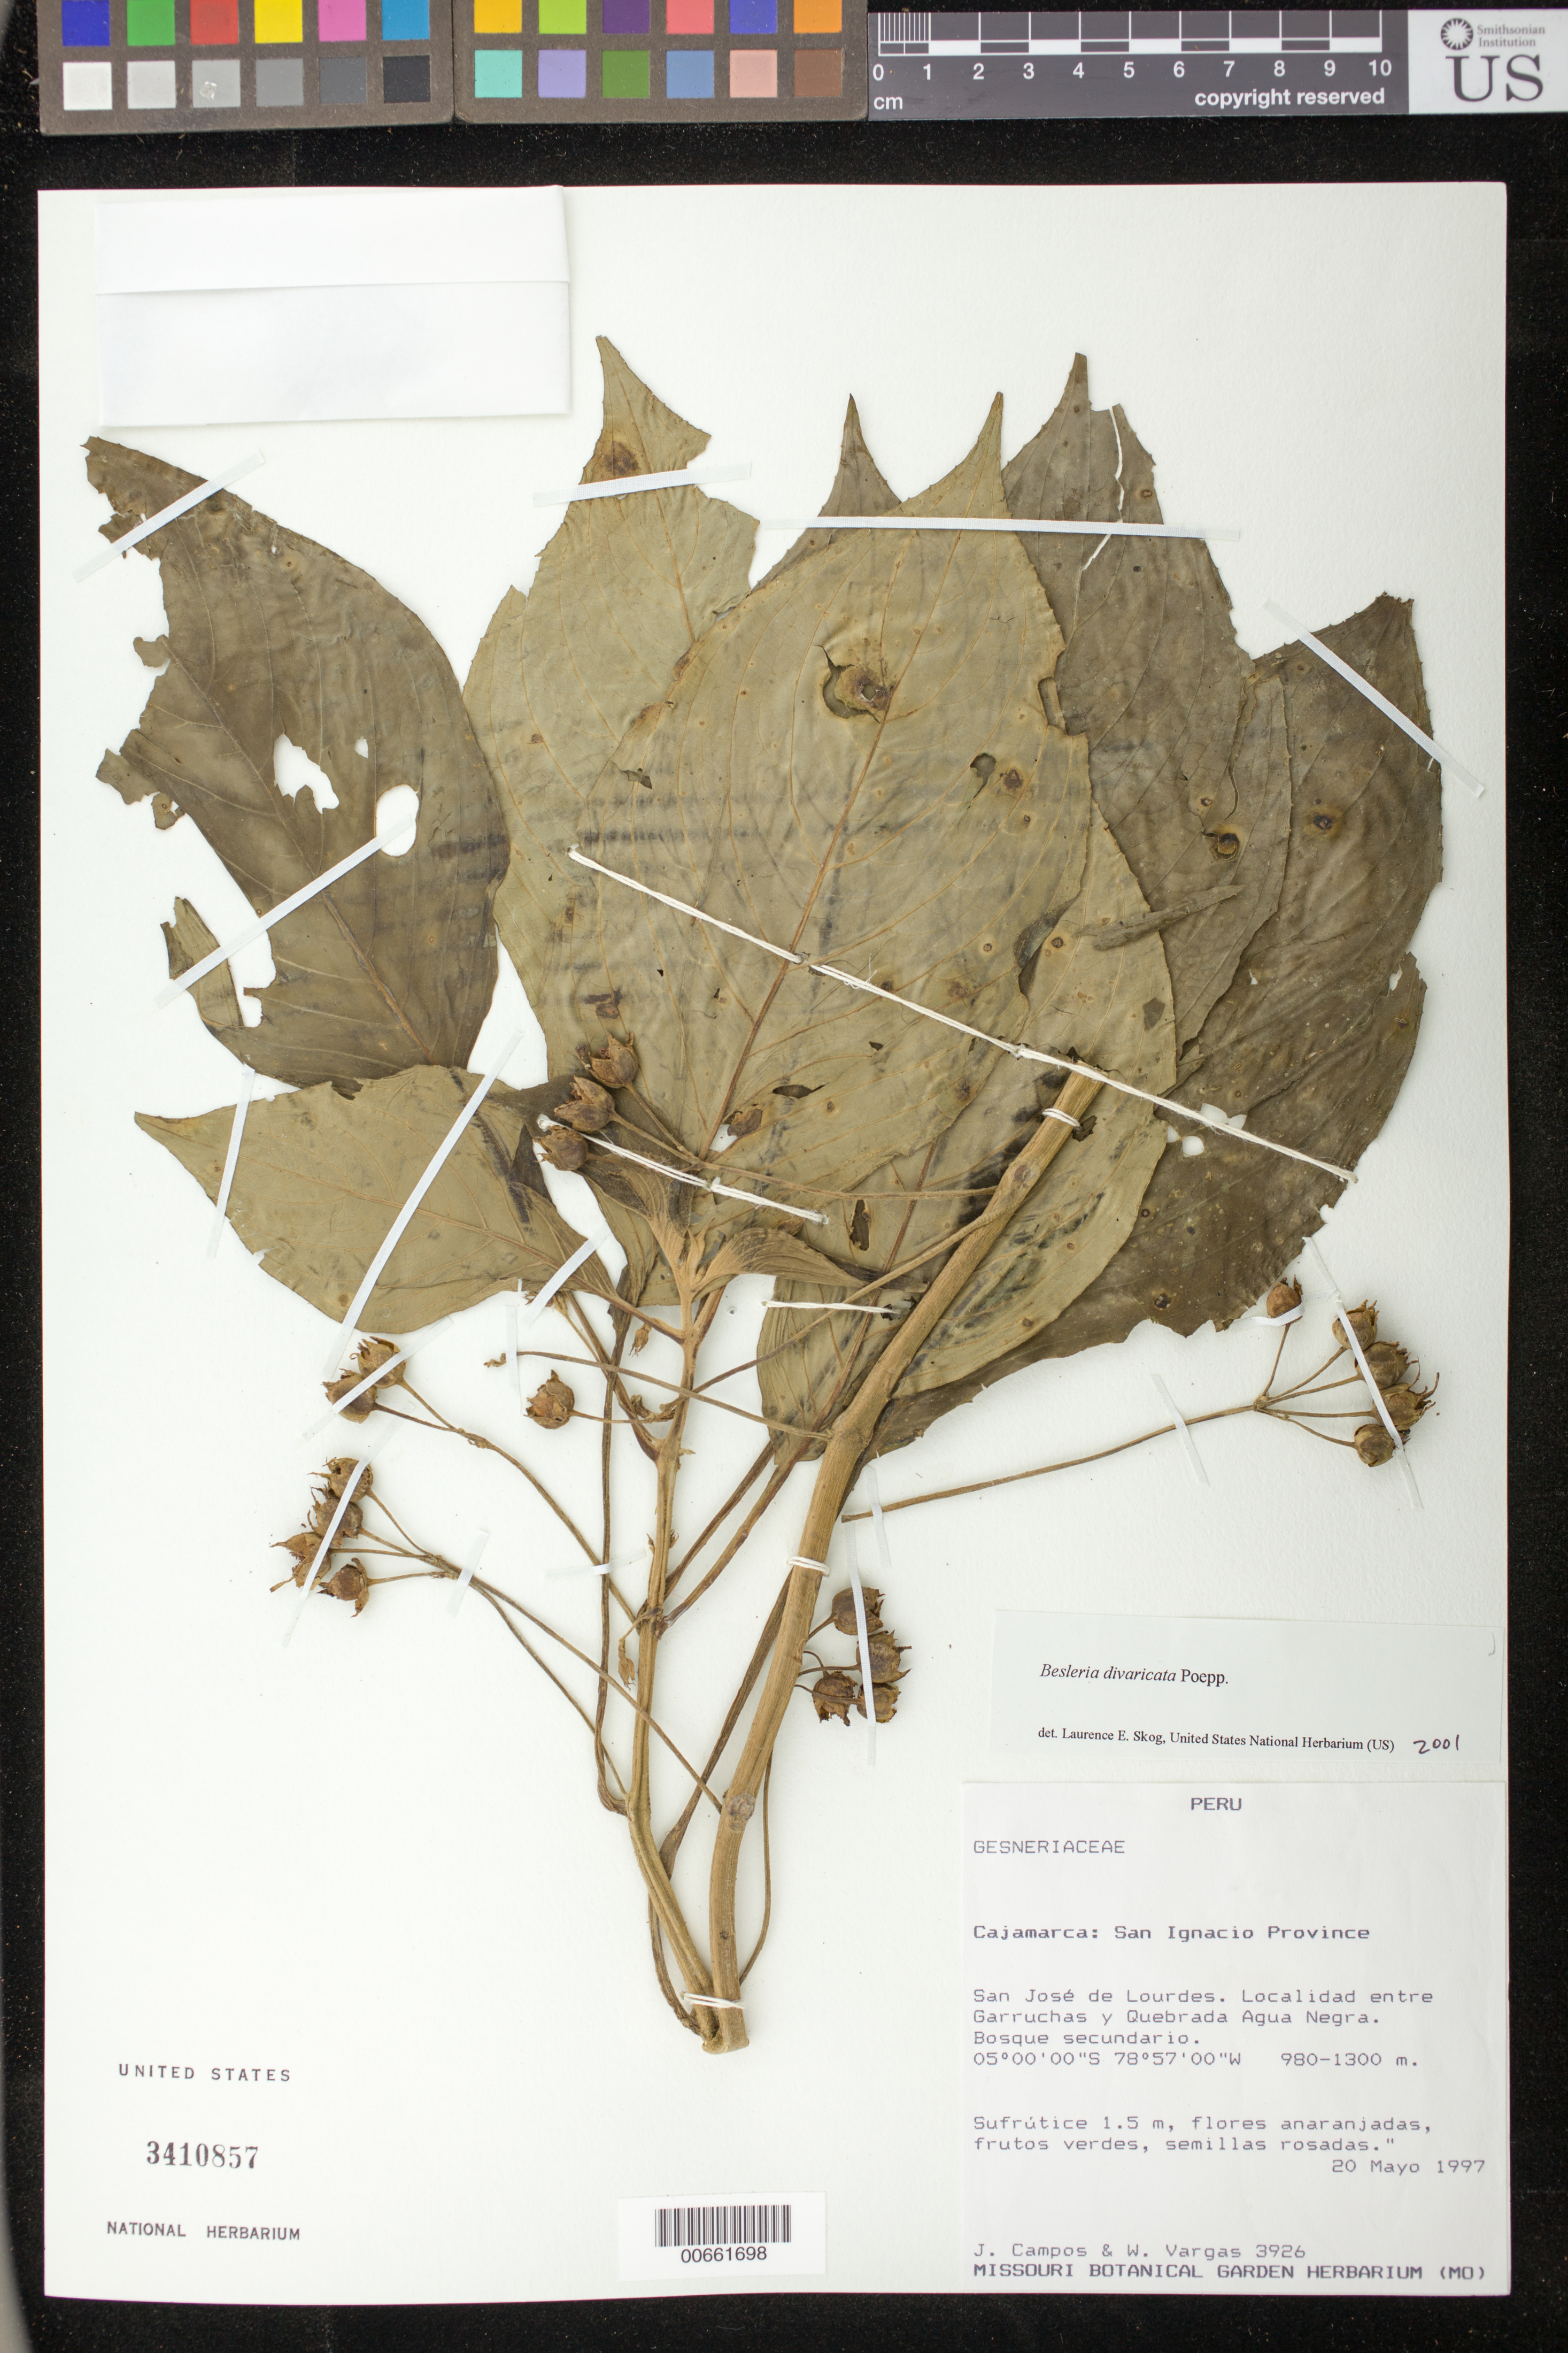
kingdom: Plantae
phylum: Tracheophyta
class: Magnoliopsida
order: Lamiales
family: Gesneriaceae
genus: Besleria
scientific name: Besleria divaricata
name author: Poepp.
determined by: Skog, Laurence E.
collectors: J. Campos & W. Vargas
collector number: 3926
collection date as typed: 20 May 1997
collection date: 1997-05-20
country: Peru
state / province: Cajamarca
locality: Prov. San Ignacio, San José de Lourdes, localidad entre Garruchas y Quebrada Agua Negra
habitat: Bosque secundario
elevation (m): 980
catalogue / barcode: US 3410857